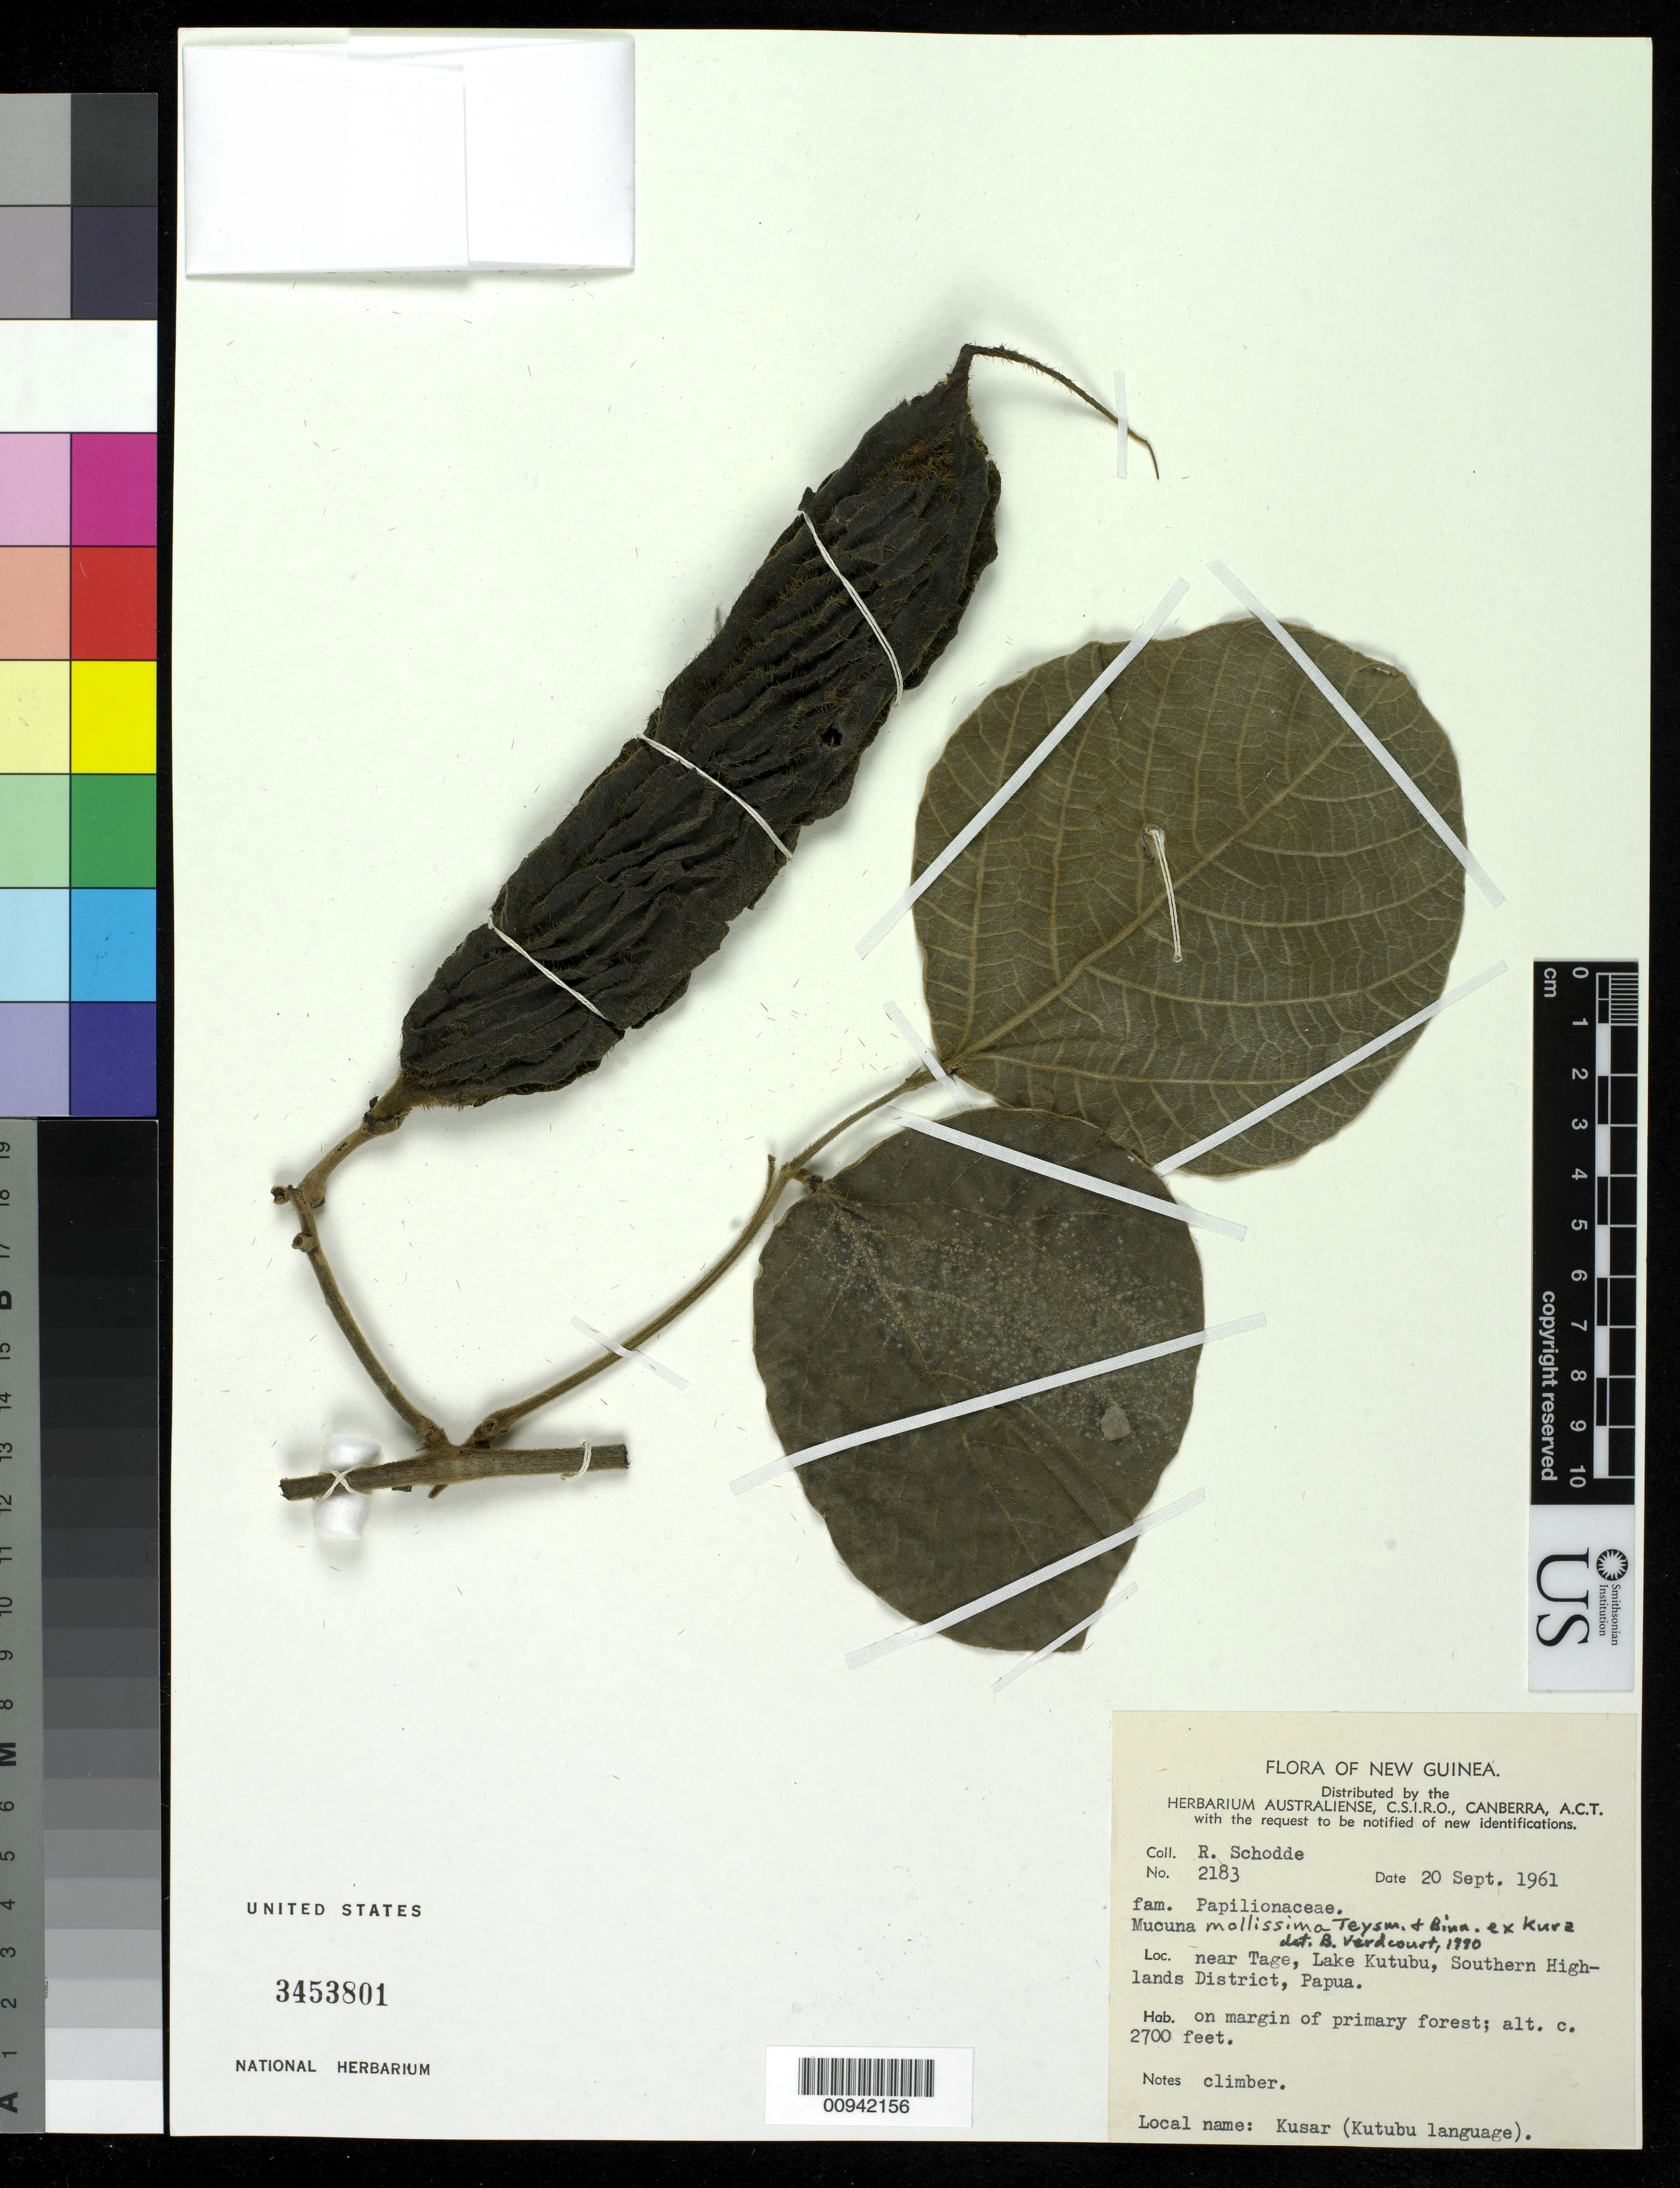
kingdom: Plantae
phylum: Tracheophyta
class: Magnoliopsida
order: Fabales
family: Fabaceae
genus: Mucuna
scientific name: Mucuna mollissima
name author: Teijsm. & Binn.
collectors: R. Schodde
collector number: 2183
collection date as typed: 20 Sep 1961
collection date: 1961-09-20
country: Papua New Guinea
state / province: Southern Highlands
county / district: Lake Kutubu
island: New Guinea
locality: near Tage, Lake Kutubu, Southern Highlands District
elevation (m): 823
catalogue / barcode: US 3453801